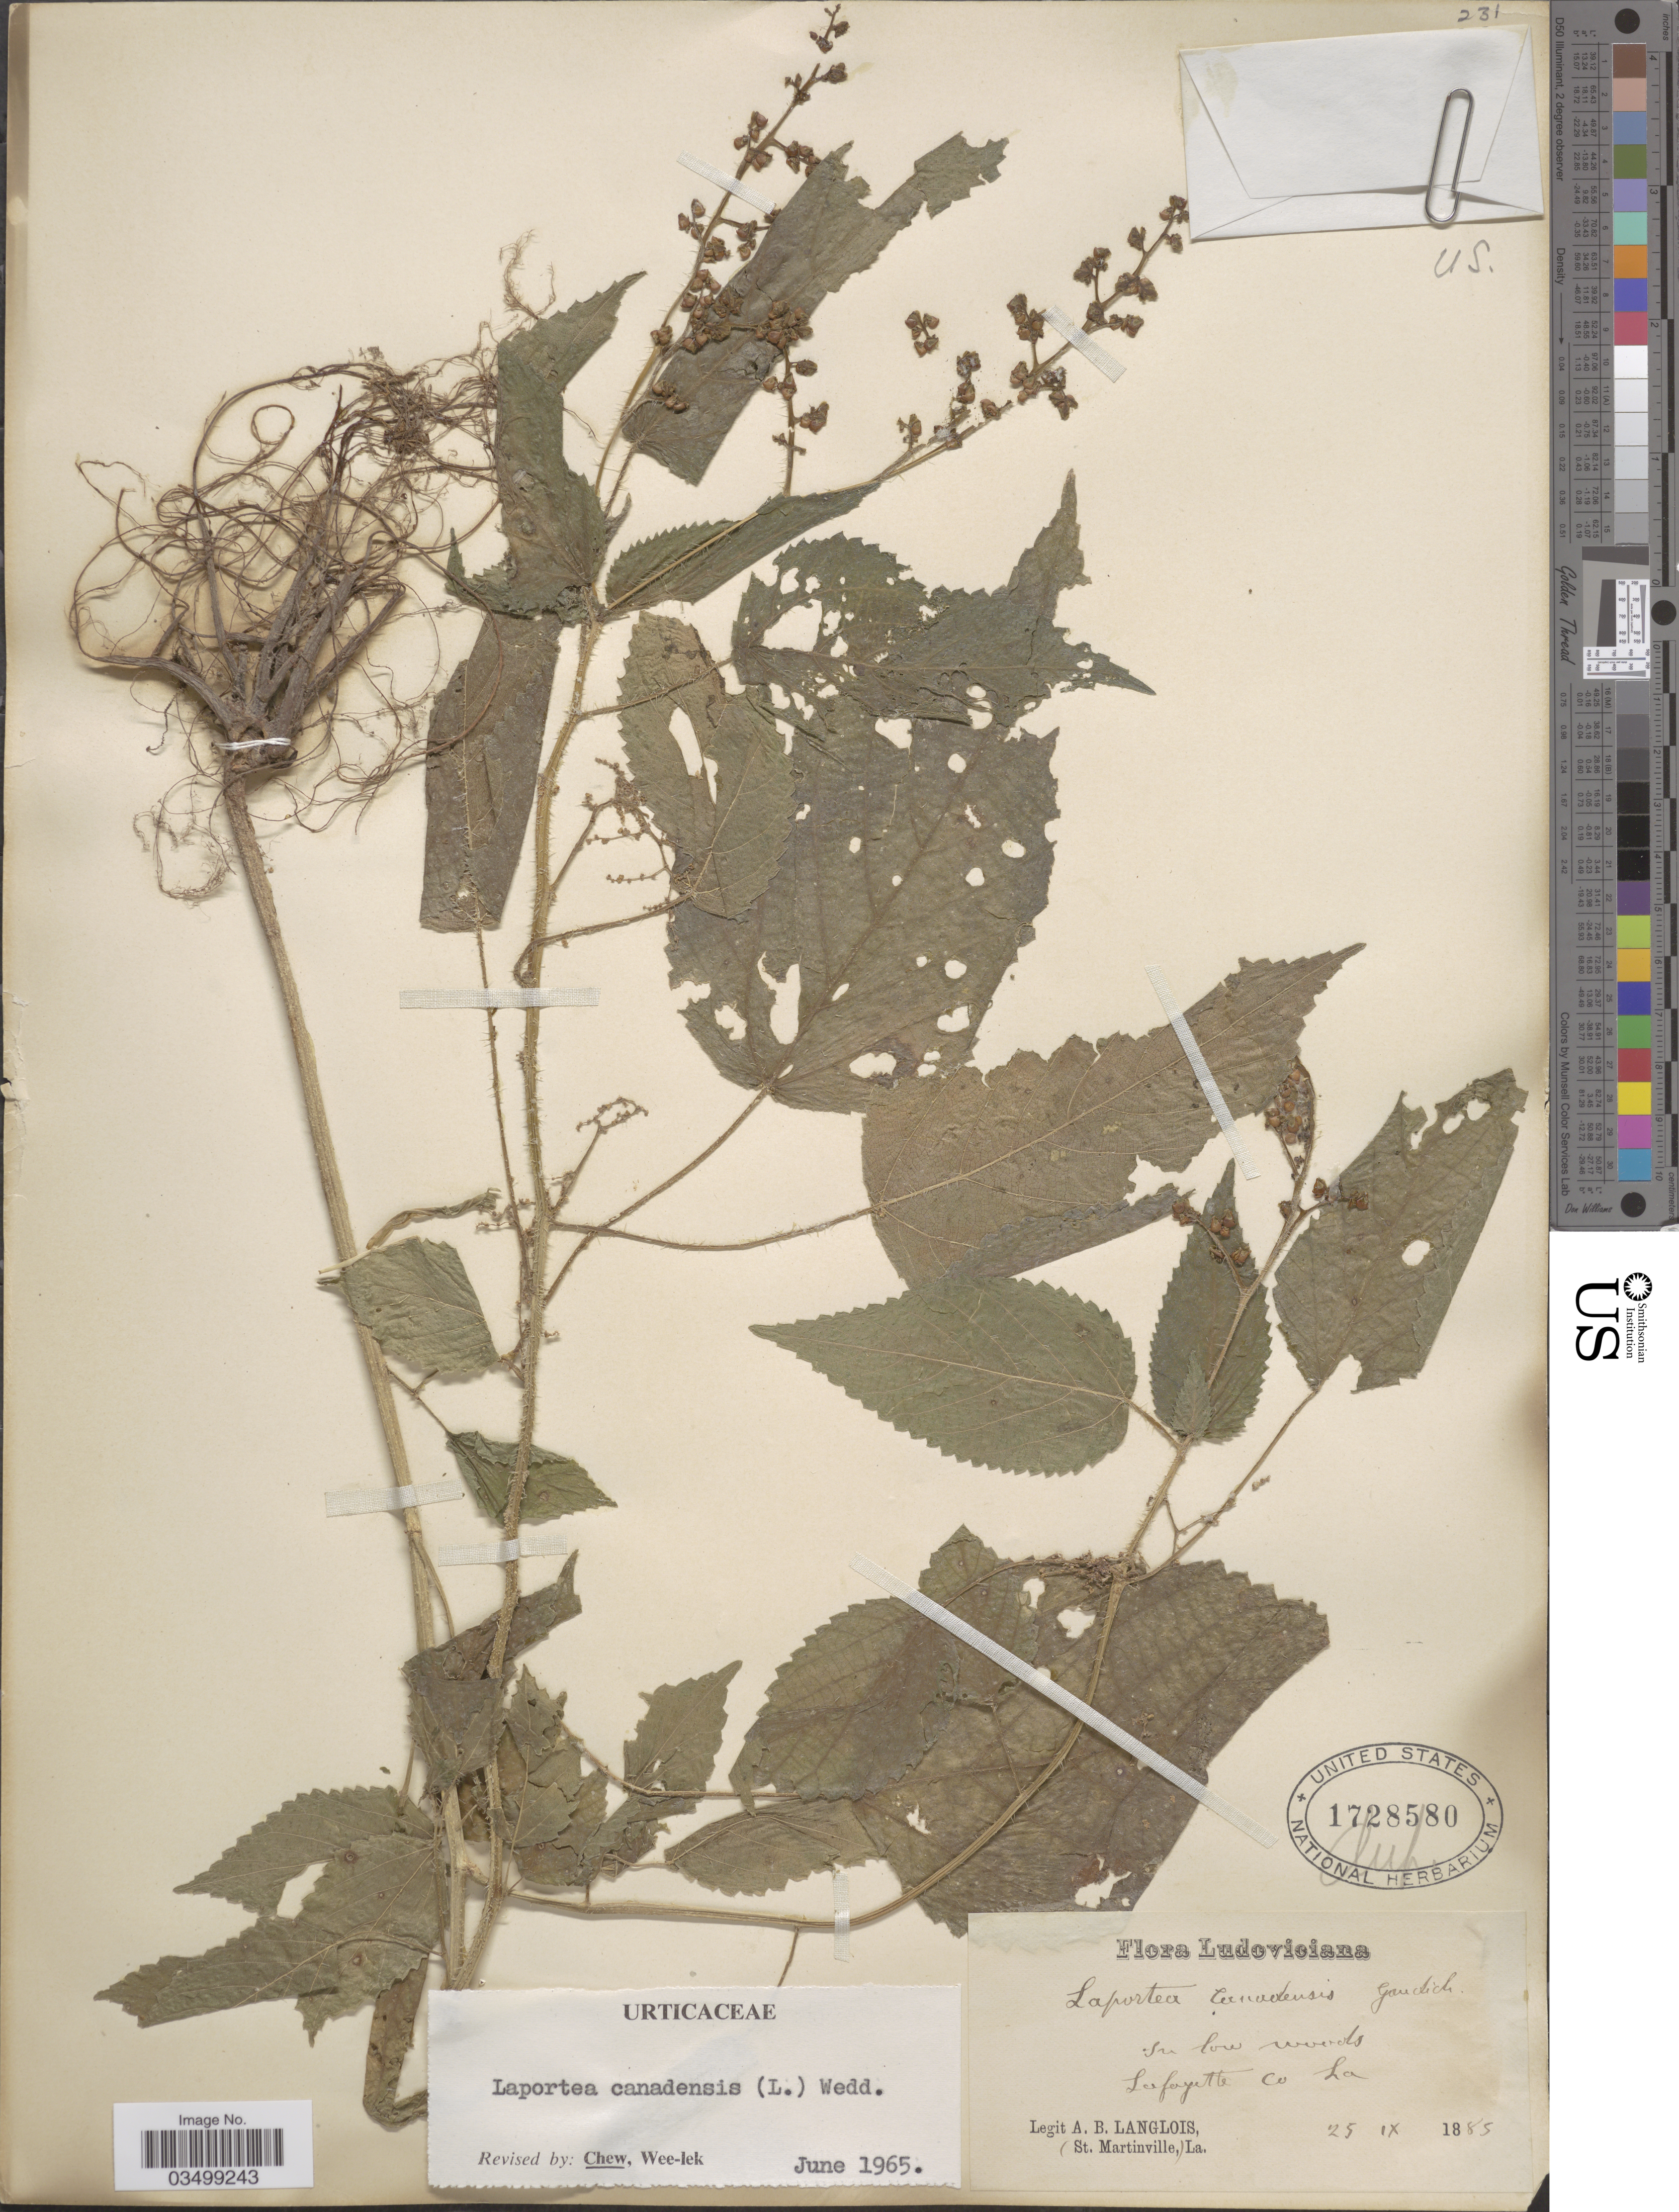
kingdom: Plantae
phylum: Tracheophyta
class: Magnoliopsida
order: Rosales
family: Urticaceae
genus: Laportea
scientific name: Laportea canadensis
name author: (L.) Wedd.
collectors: A. Langlois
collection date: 1885-09-25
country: United States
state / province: Louisiana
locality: In low woods Lafayette Co.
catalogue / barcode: US 1728580